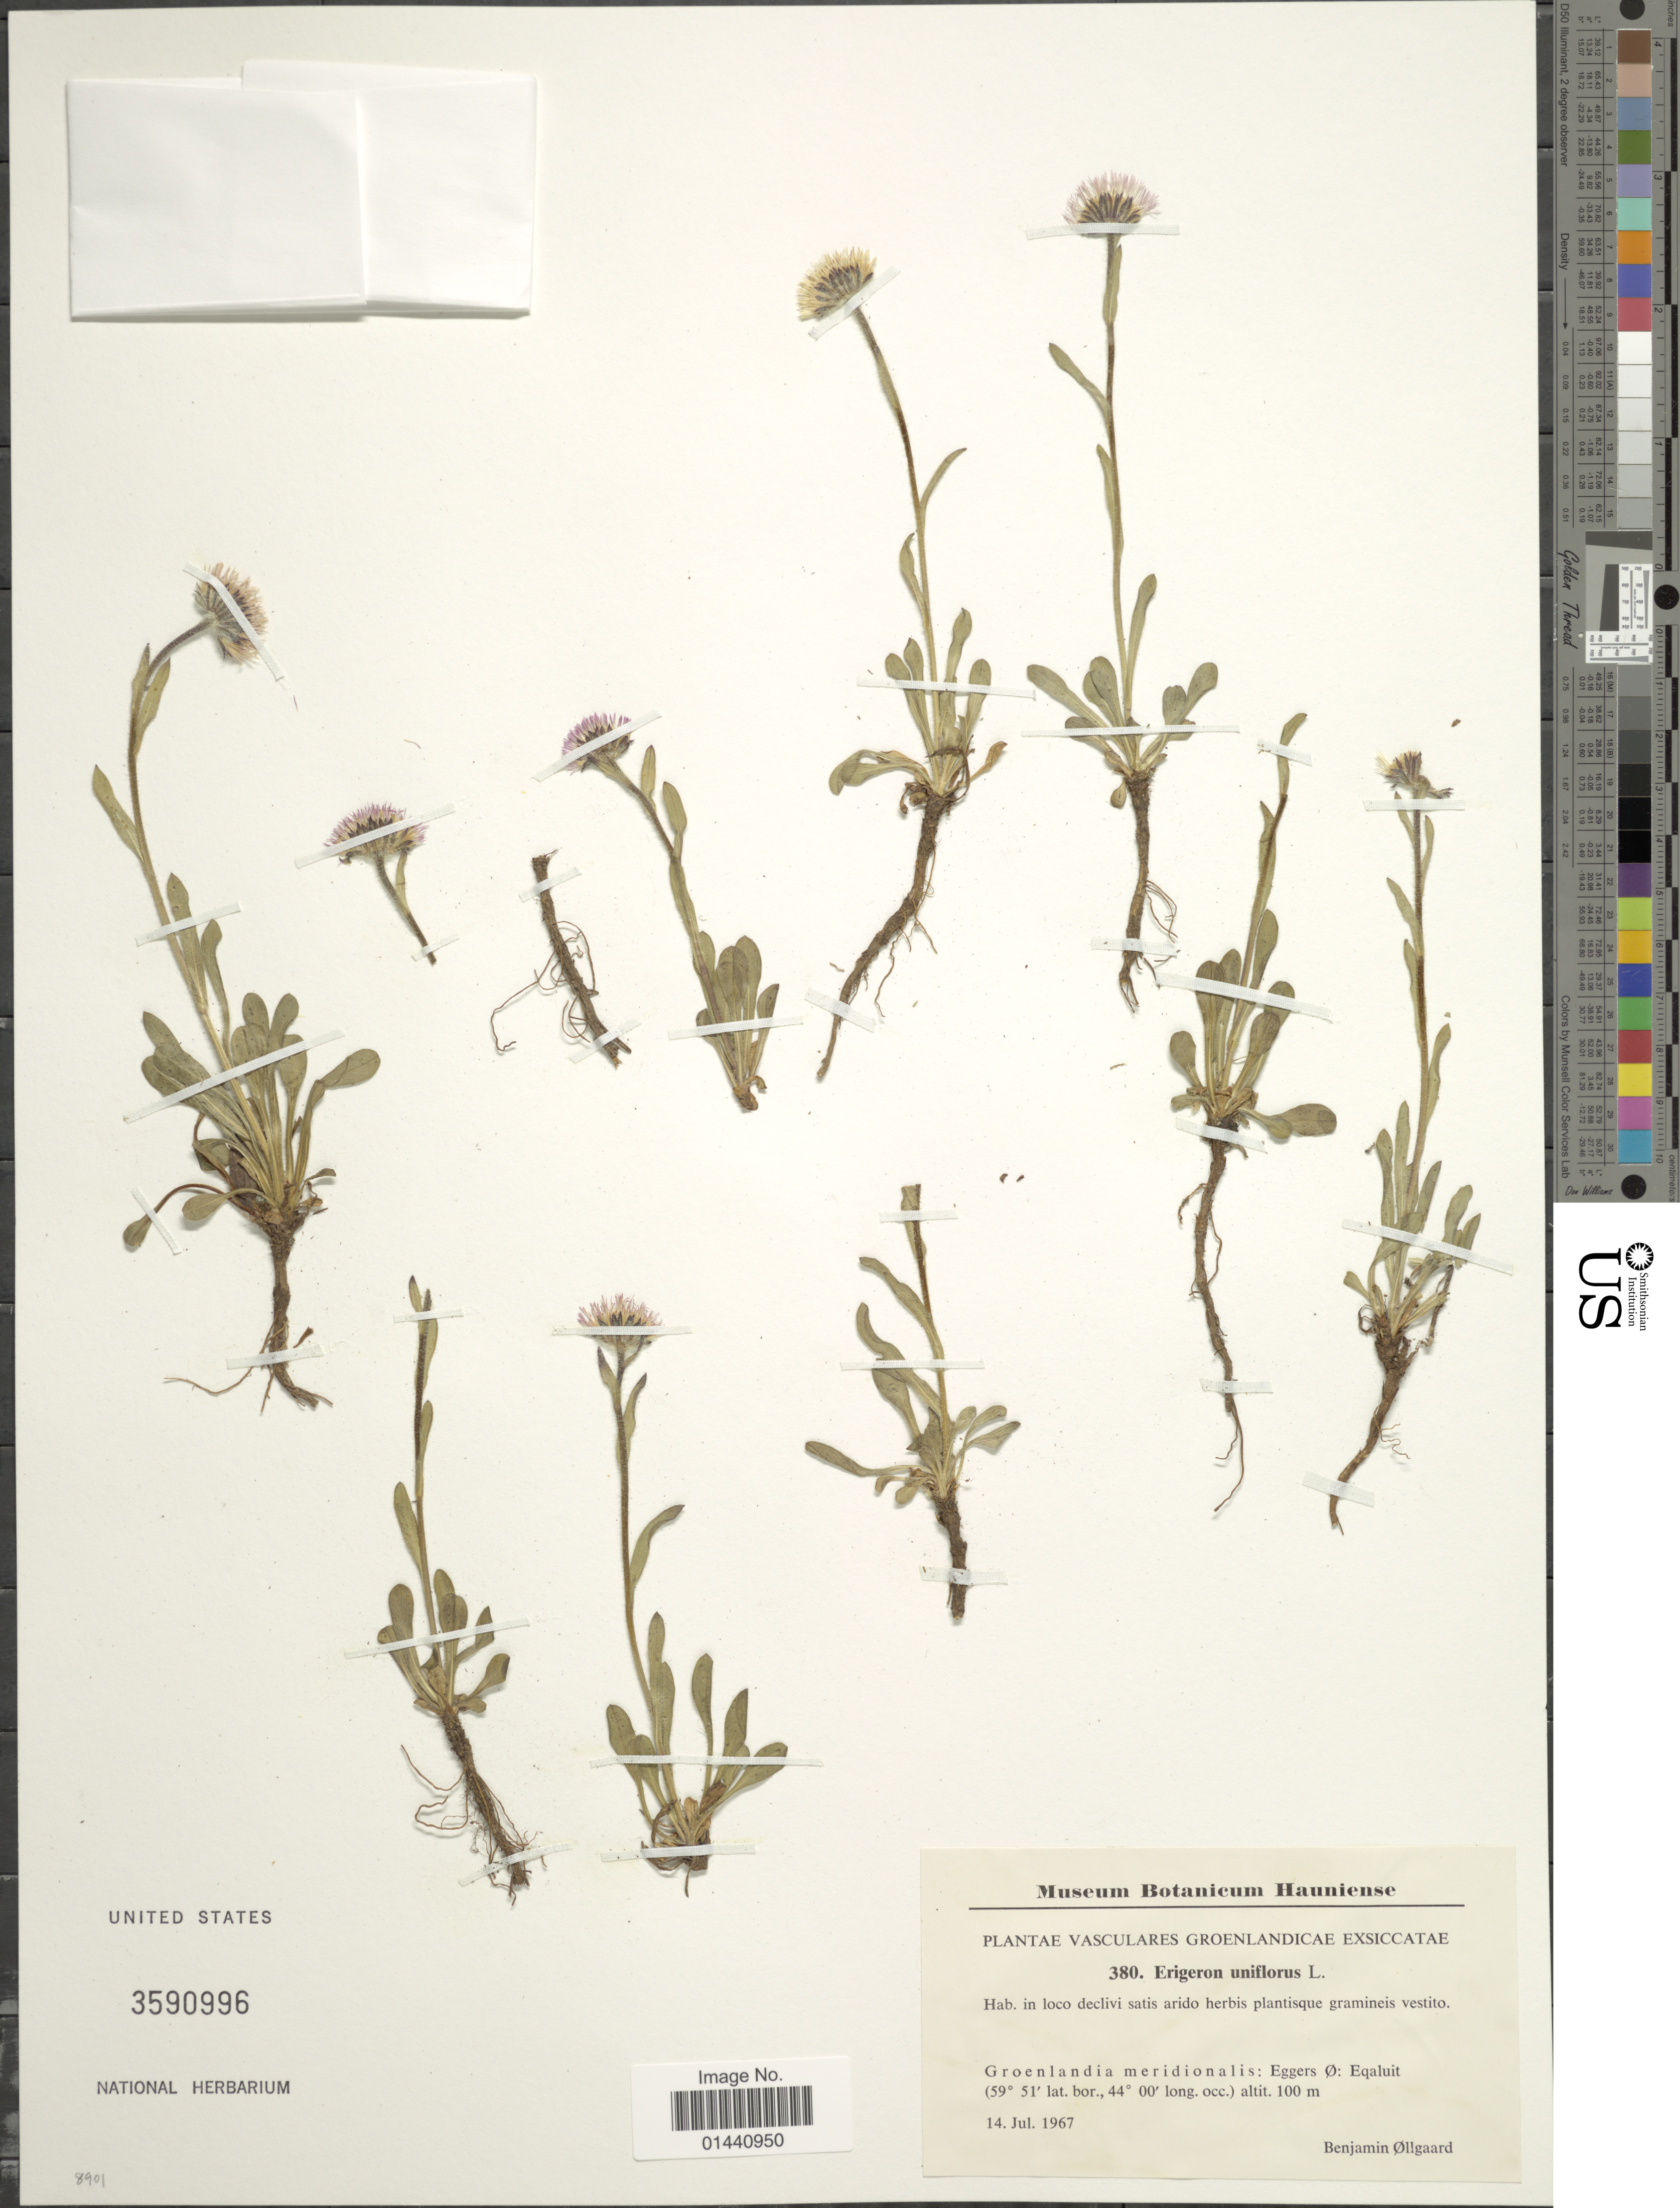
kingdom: Plantae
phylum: Tracheophyta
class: Magnoliopsida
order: Asterales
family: Asteraceae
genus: Erigeron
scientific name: Erigeron eriocephalus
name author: J. Vahl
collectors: B. Øllgaard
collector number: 380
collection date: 1967-07-14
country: Greenland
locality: Vasculares Groenlandicae. Groenlandia meridionalis: Eggers ø: Eqaluit.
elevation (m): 100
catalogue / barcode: US 3590996